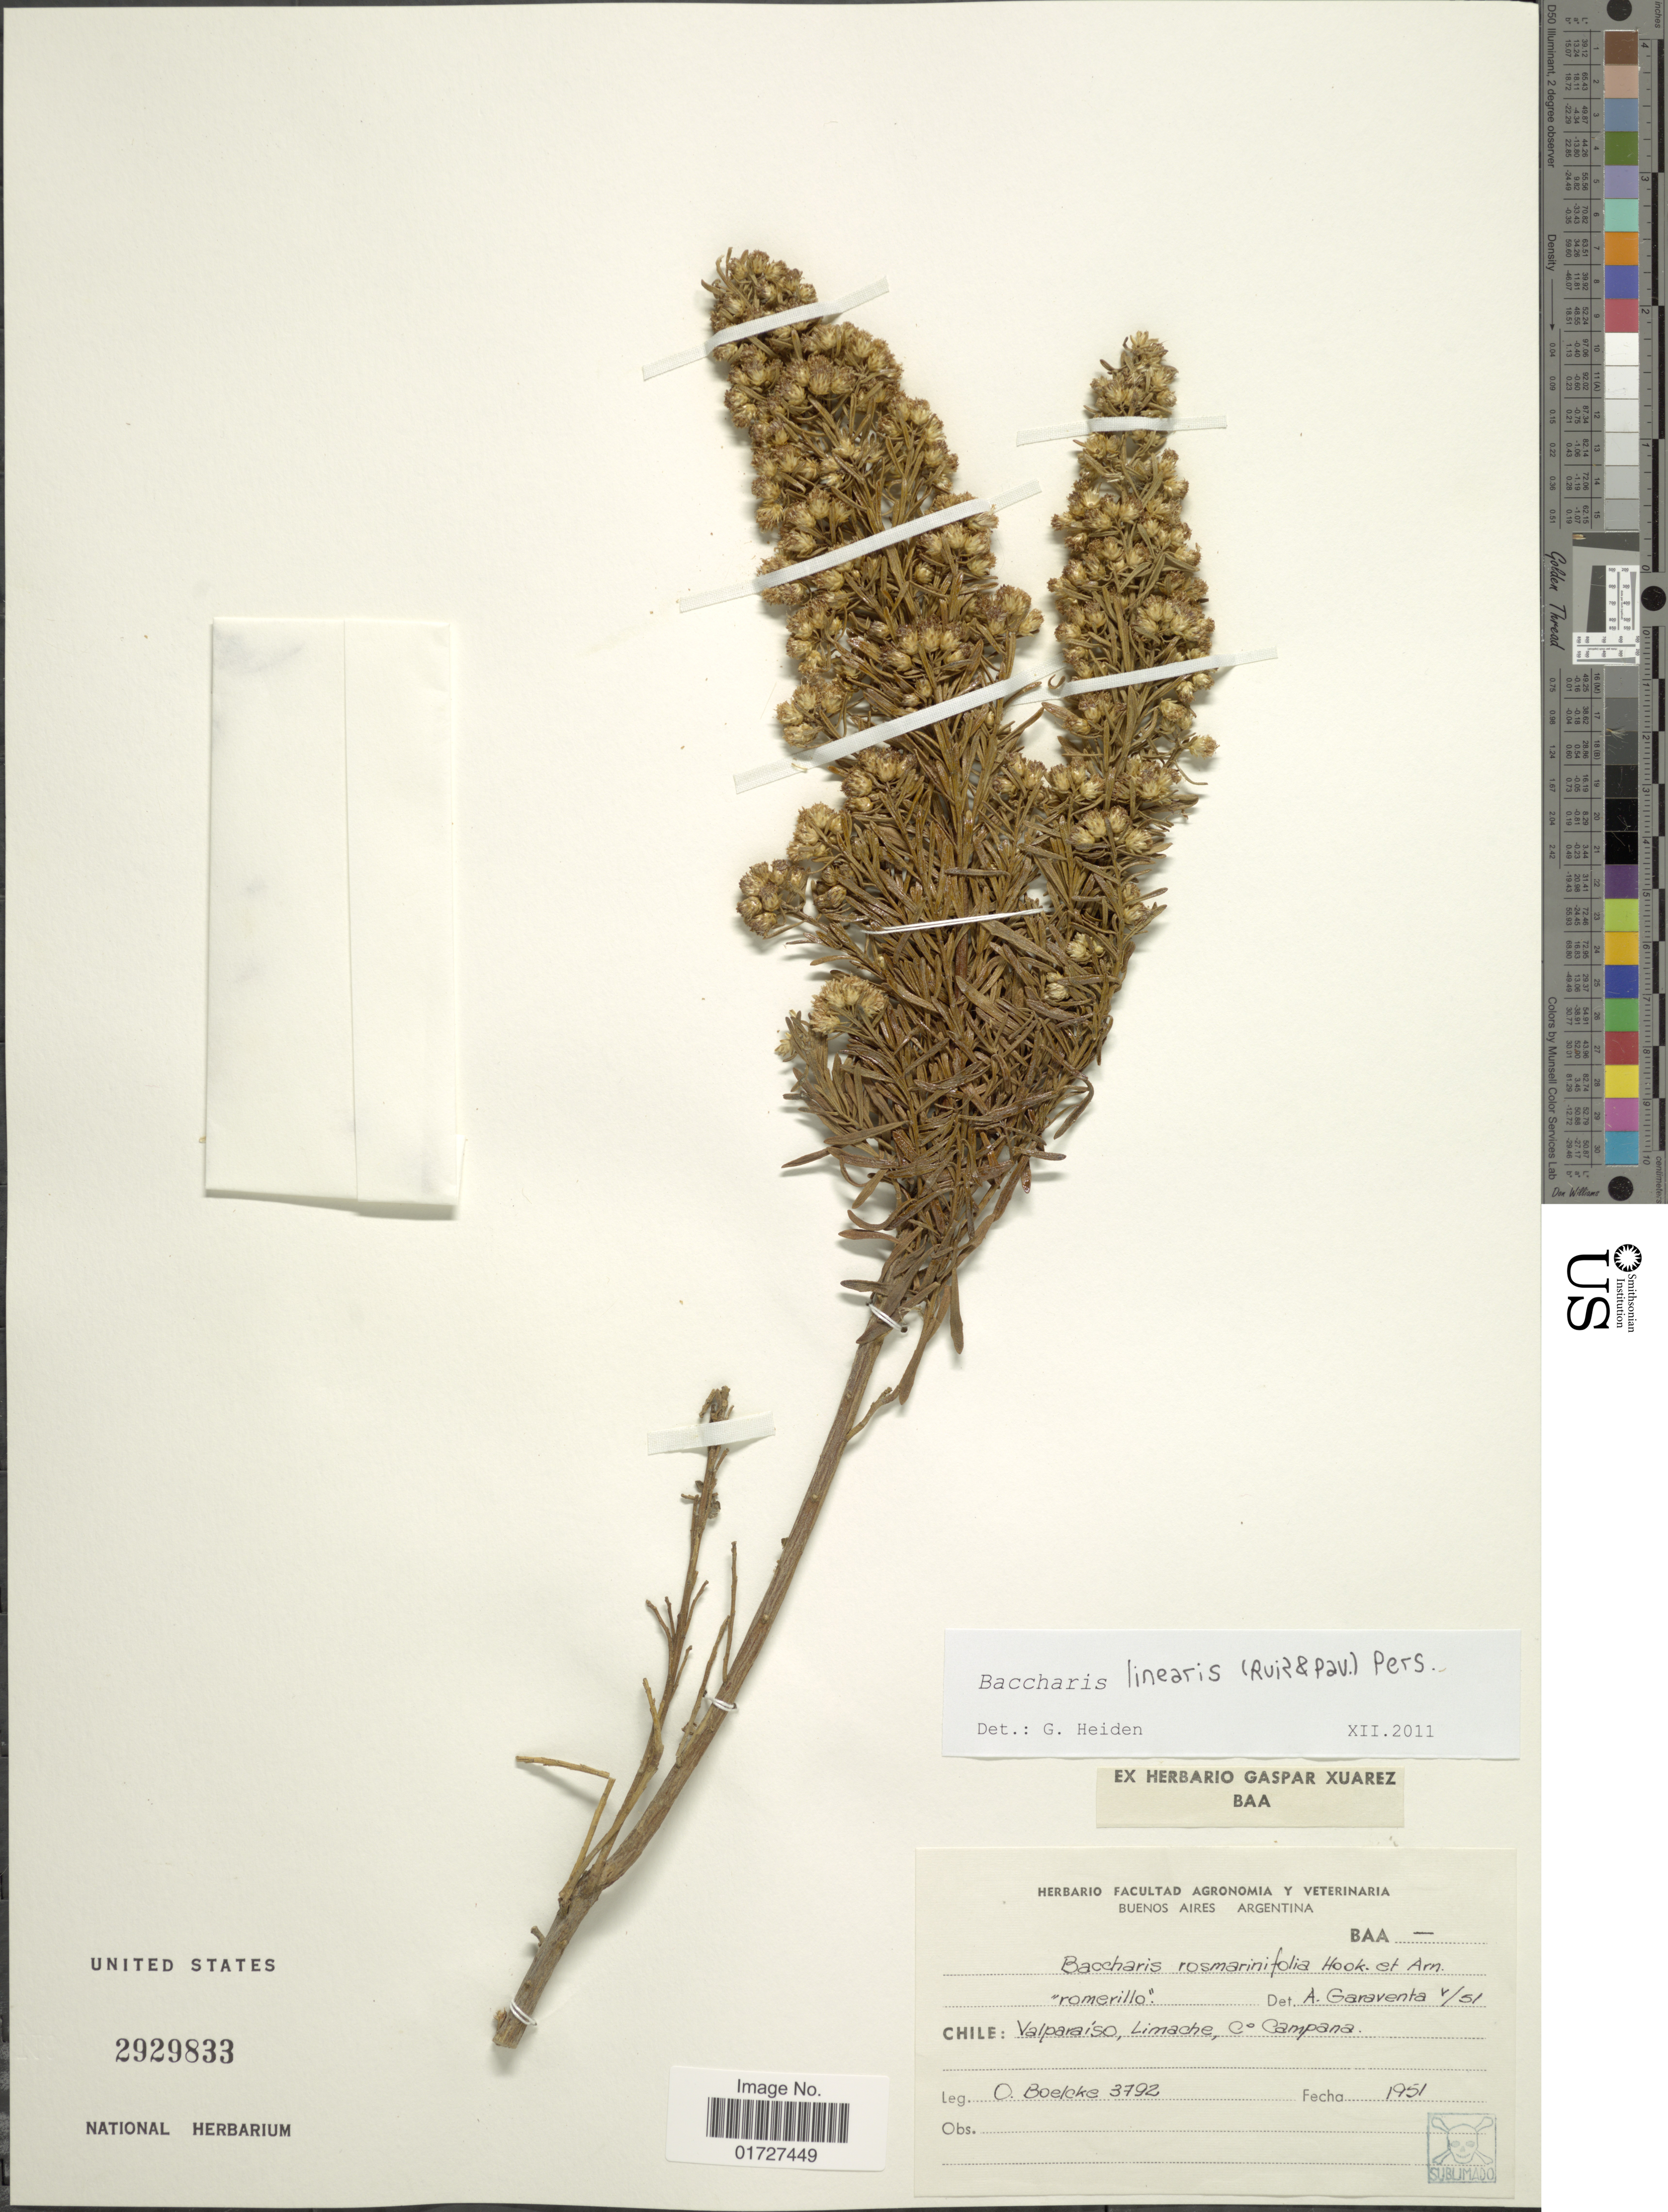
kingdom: Plantae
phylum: Tracheophyta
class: Magnoliopsida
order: Asterales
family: Asteraceae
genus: Baccharis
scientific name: Baccharis linearis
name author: (Ruiz & Pav.) Pers.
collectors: O. Boelcke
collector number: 3792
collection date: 1951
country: Chile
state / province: Valparaíso (V)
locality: Limache, Co Campana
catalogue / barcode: US 2929833